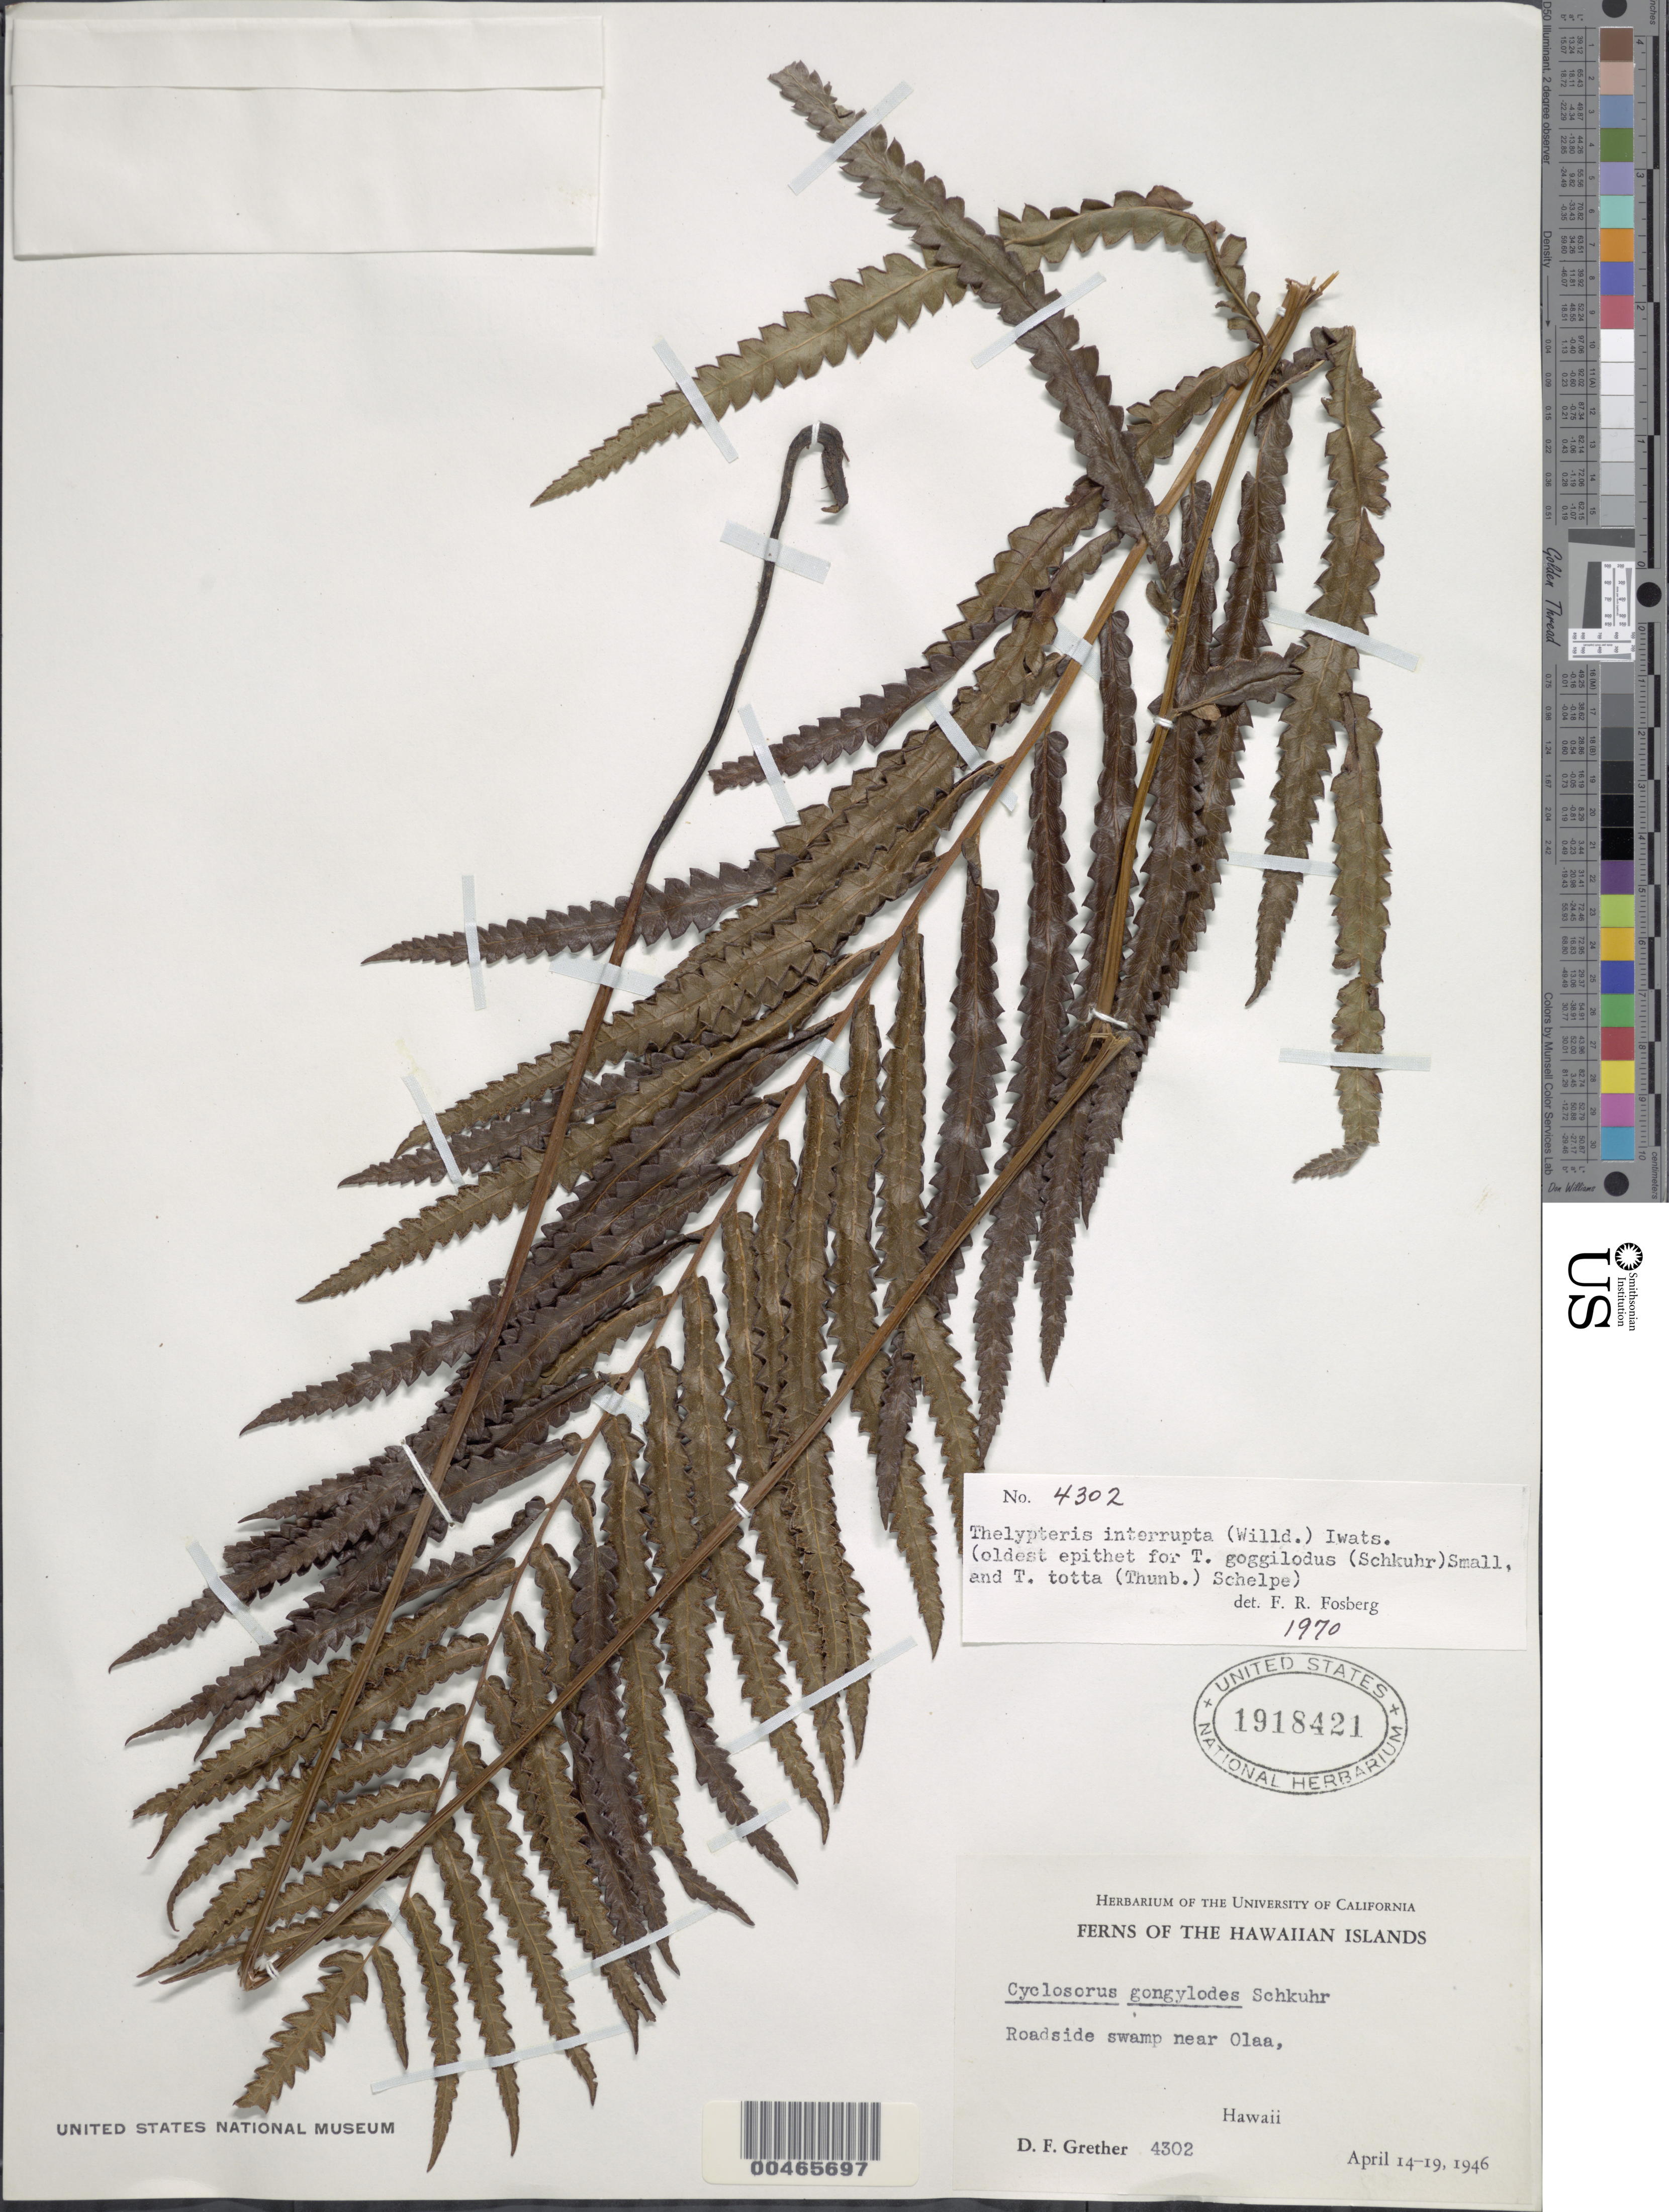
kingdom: Plantae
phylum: Tracheophyta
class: Polypodiopsida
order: Polypodiales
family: Thelypteridaceae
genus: Cyclosorus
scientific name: Cyclosorus interruptus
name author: (Willd.) H. Itô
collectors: D. F. Grether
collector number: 4302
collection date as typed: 14 Apr 1946 to 19 Apr 1946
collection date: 1946-04-14/1946-04-19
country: United States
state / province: Hawaii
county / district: Hawaii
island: Hawaii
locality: Roadside swamp near Olaa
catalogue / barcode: US 1918421